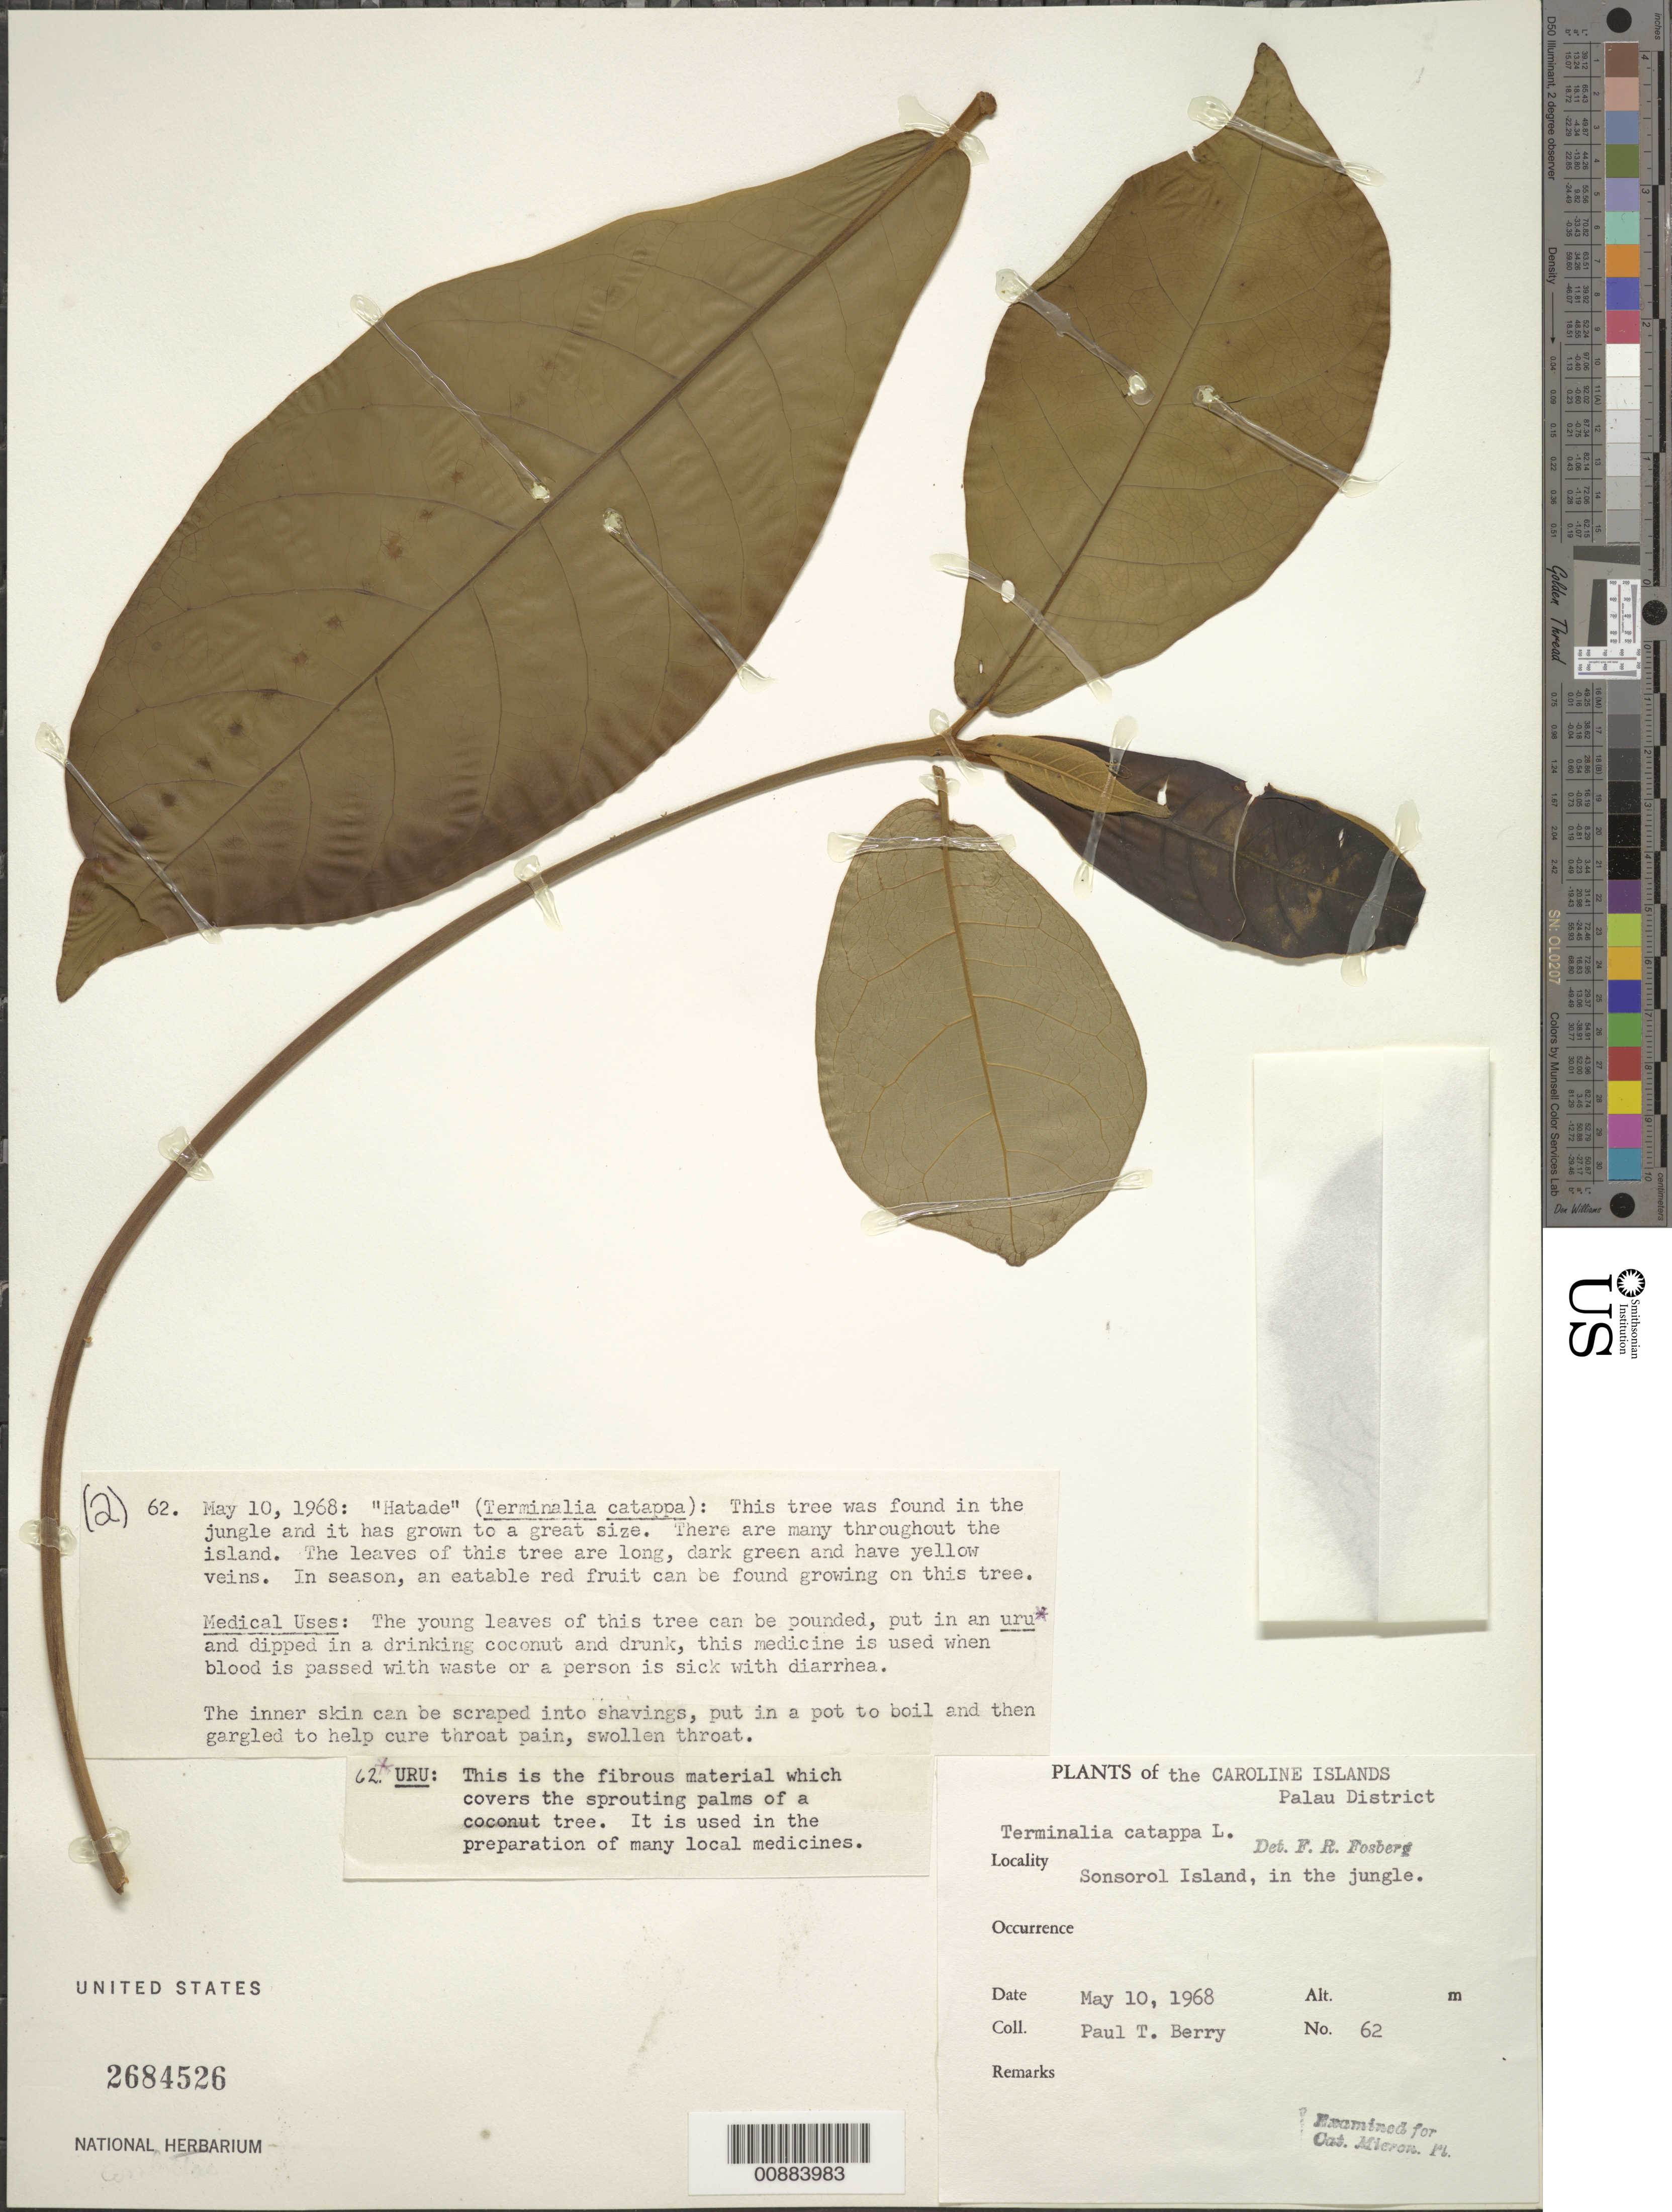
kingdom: Plantae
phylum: Tracheophyta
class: Magnoliopsida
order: Myrtales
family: Combretaceae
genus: Terminalia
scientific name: Terminalia catappa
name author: L.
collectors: P. T. Berry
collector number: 62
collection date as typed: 10 May 1968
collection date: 1968-05-10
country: Palau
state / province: Sonsorol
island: Sonsorol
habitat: in jungle throughout island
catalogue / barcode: US 2684526